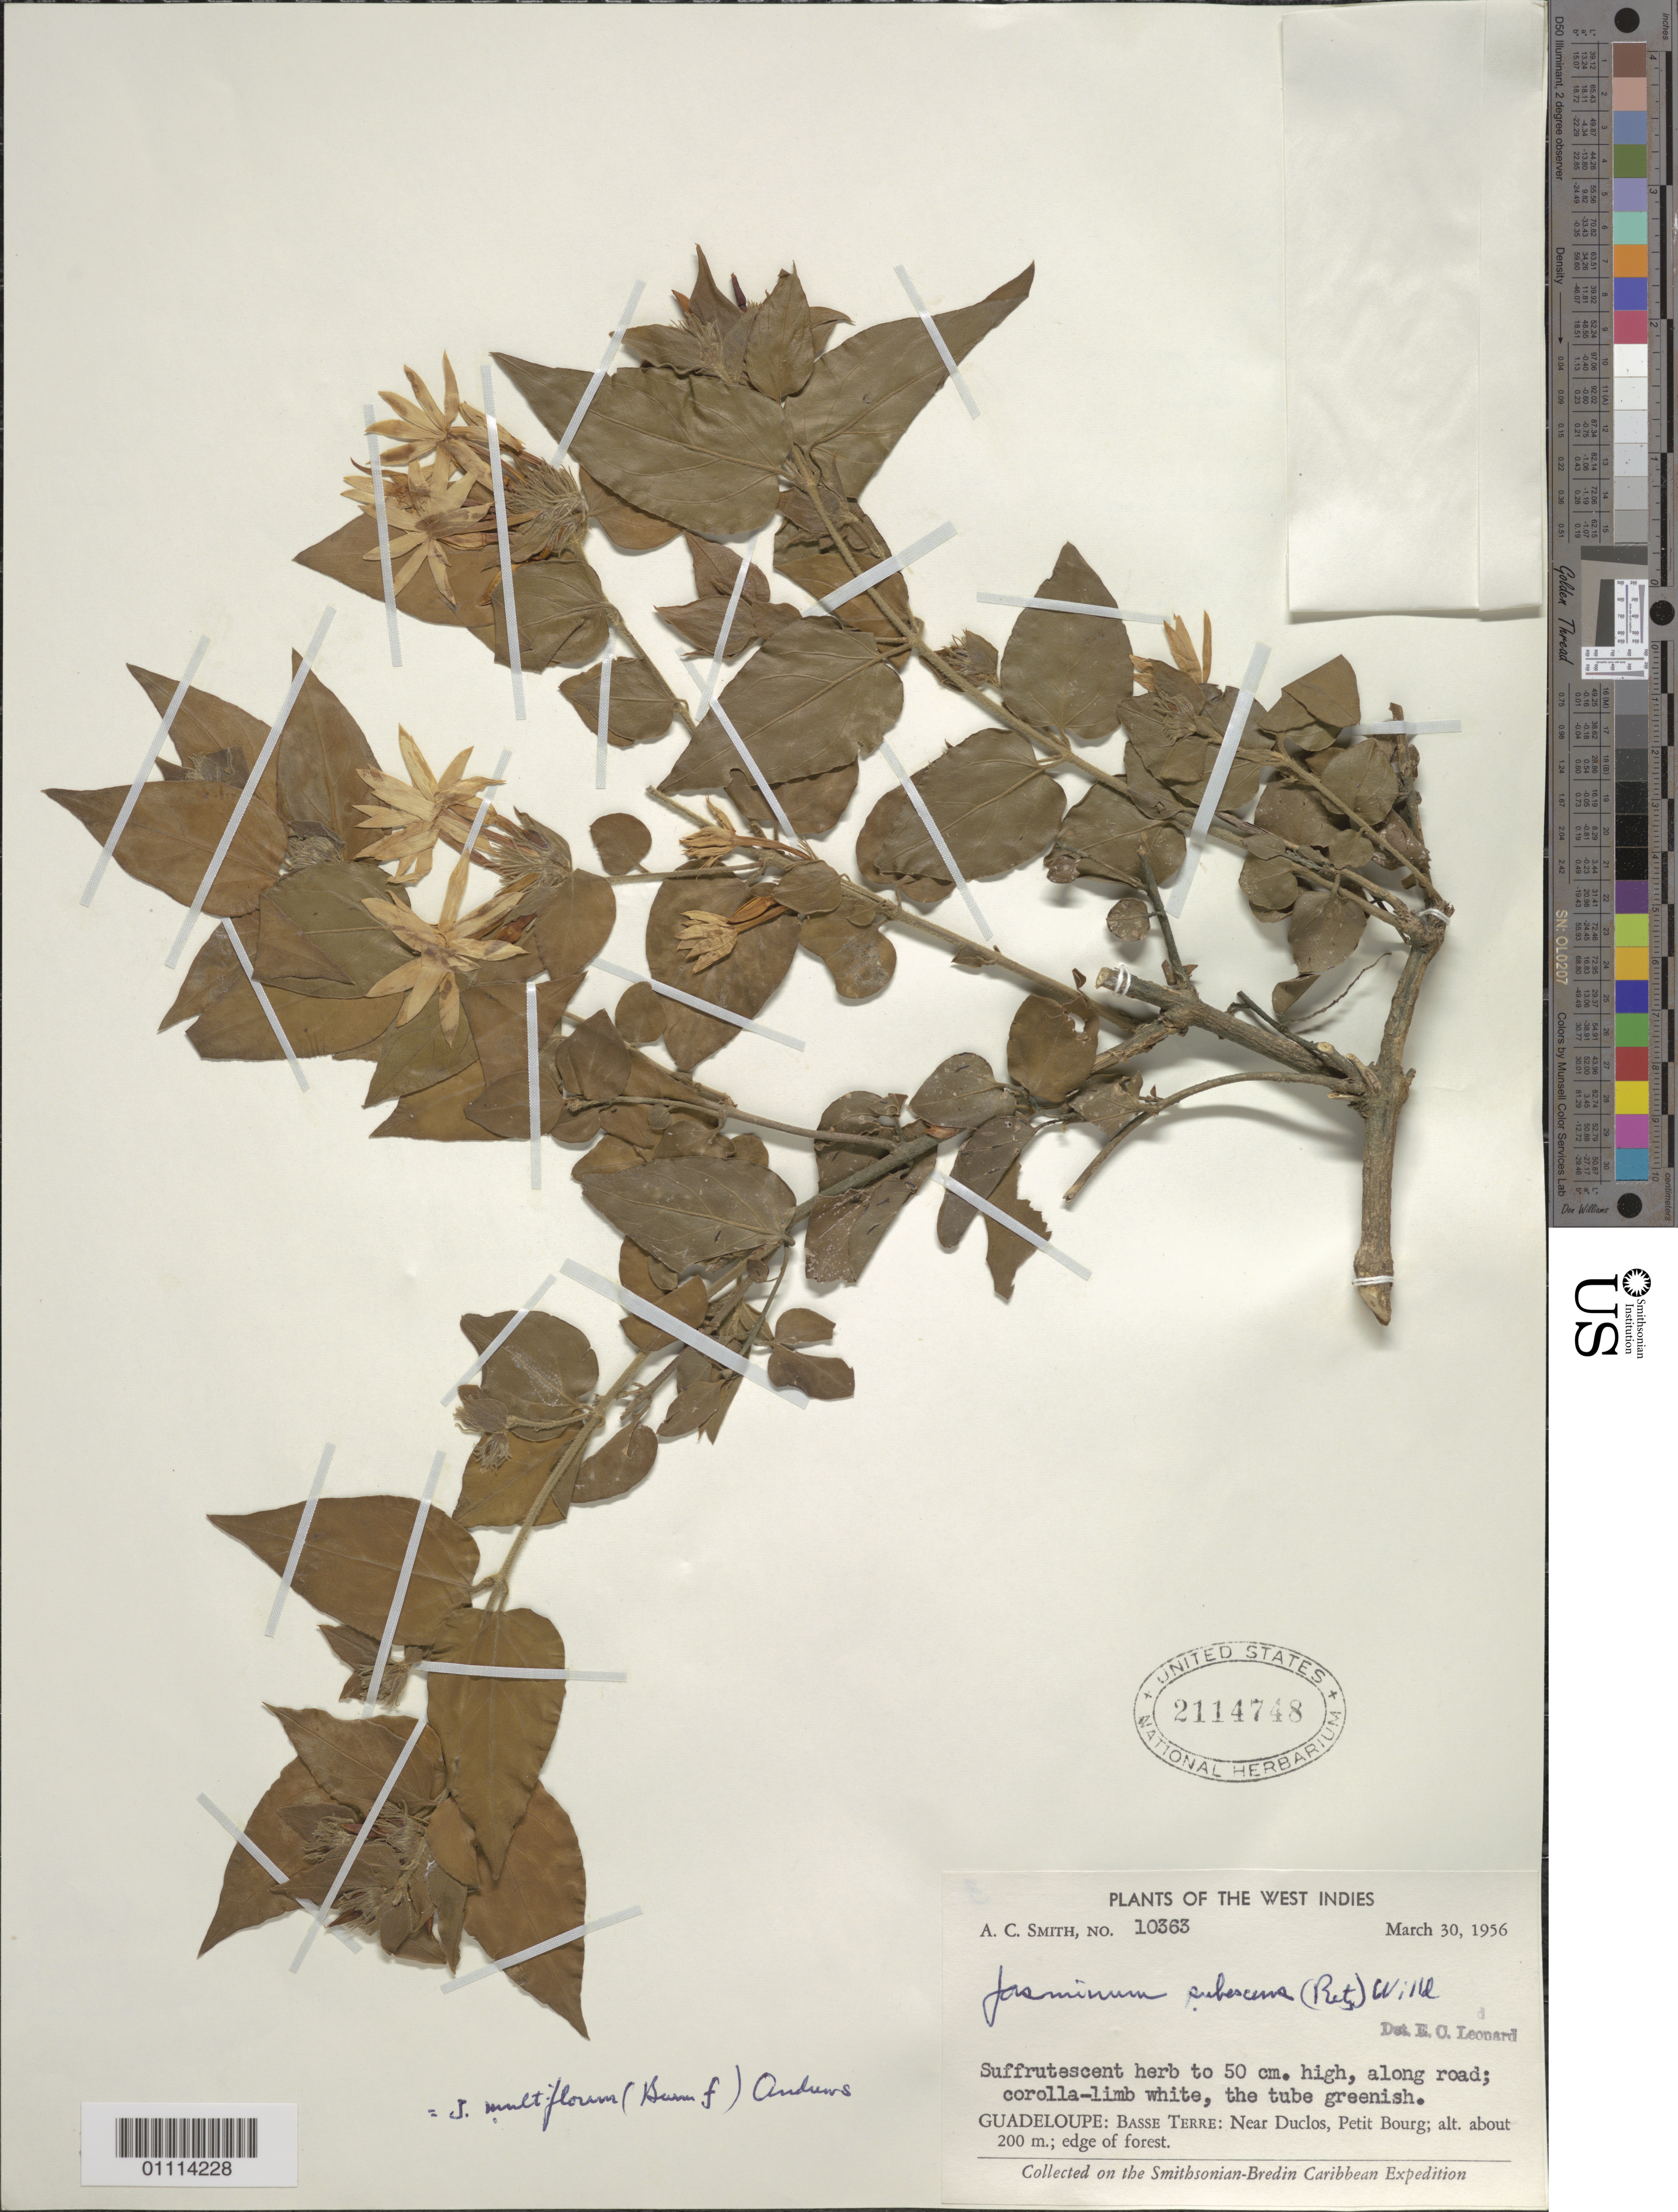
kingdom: Plantae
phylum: Tracheophyta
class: Magnoliopsida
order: Lamiales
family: Oleaceae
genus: Jasminum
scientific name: Jasminum multiflorum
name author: (Burm. f.) Andrews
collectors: A. C. Smith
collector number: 10363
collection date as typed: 30 Mar 1956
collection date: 1956-03-30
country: Guadeloupe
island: Basse Terre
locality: Basse Terre: Near Duclos, Petit Bourg; edge of forest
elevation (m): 200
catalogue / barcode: US 2114748